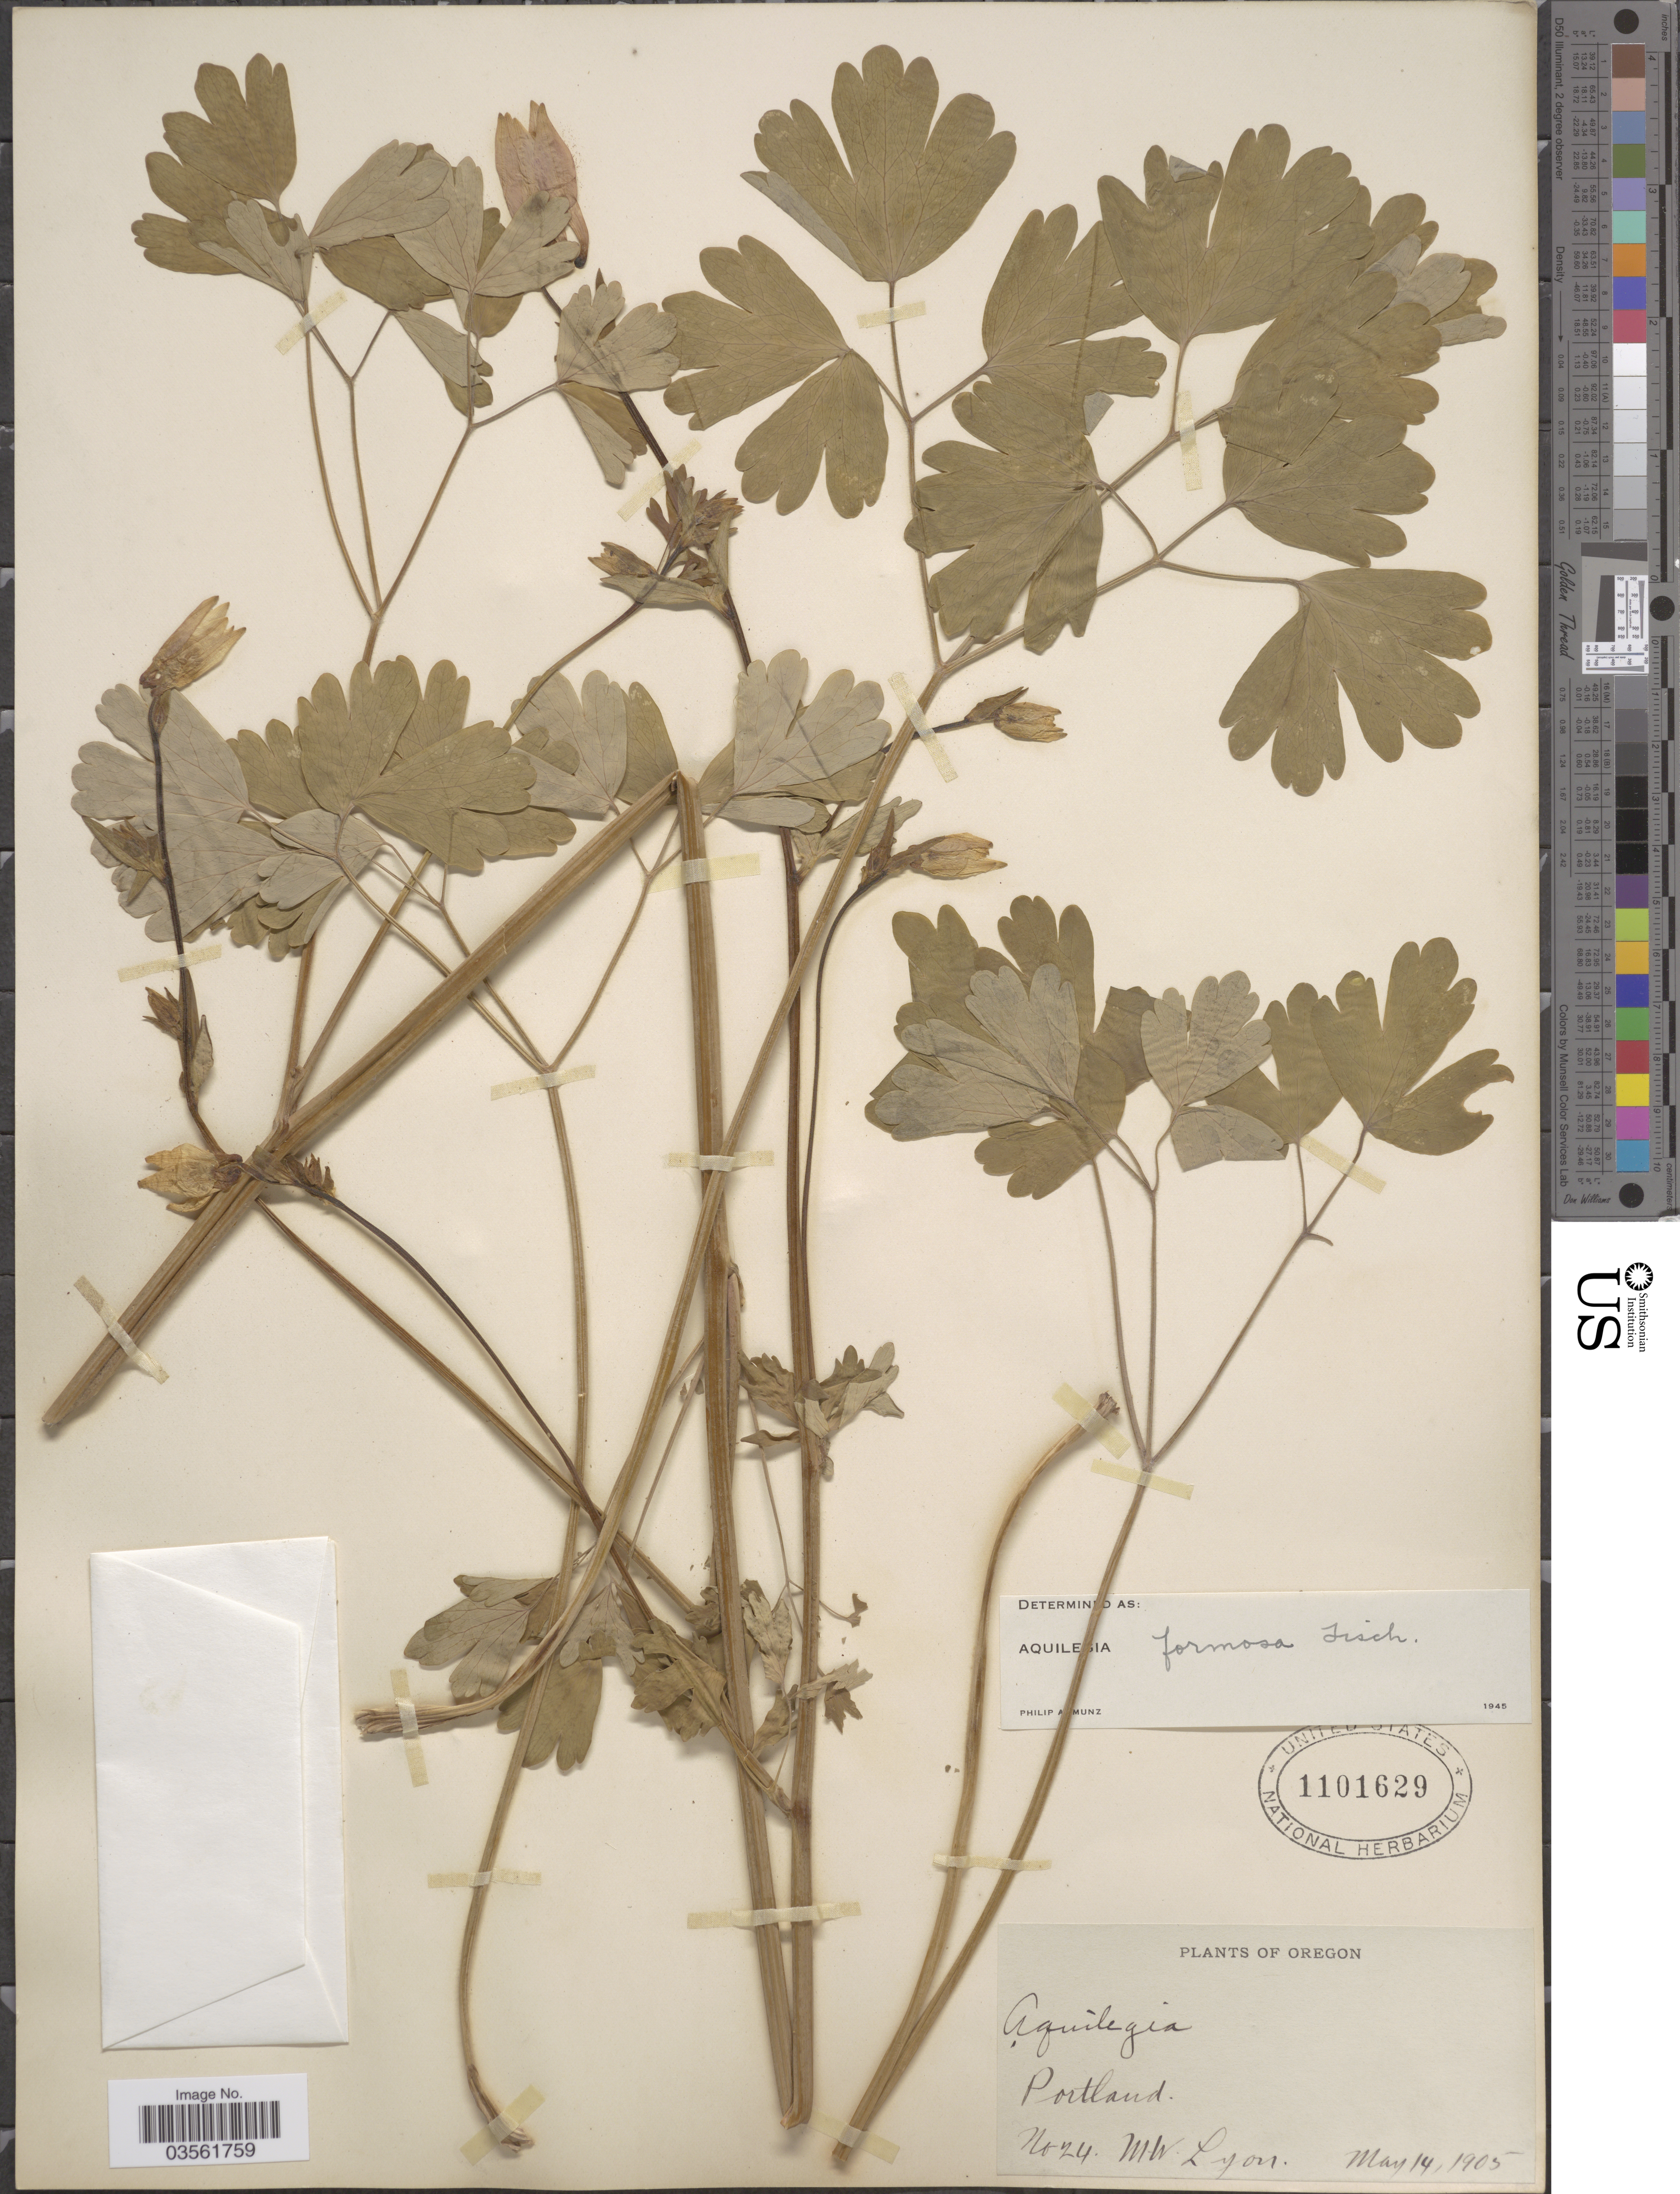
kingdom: Plantae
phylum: Tracheophyta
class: Magnoliopsida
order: Ranunculales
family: Ranunculaceae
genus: Aquilegia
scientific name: Aquilegia formosa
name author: Fisch. ex DC.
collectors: M. W. Lyon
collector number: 24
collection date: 1905-05-14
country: United States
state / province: Oregon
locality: Portland.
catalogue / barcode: US 1101629